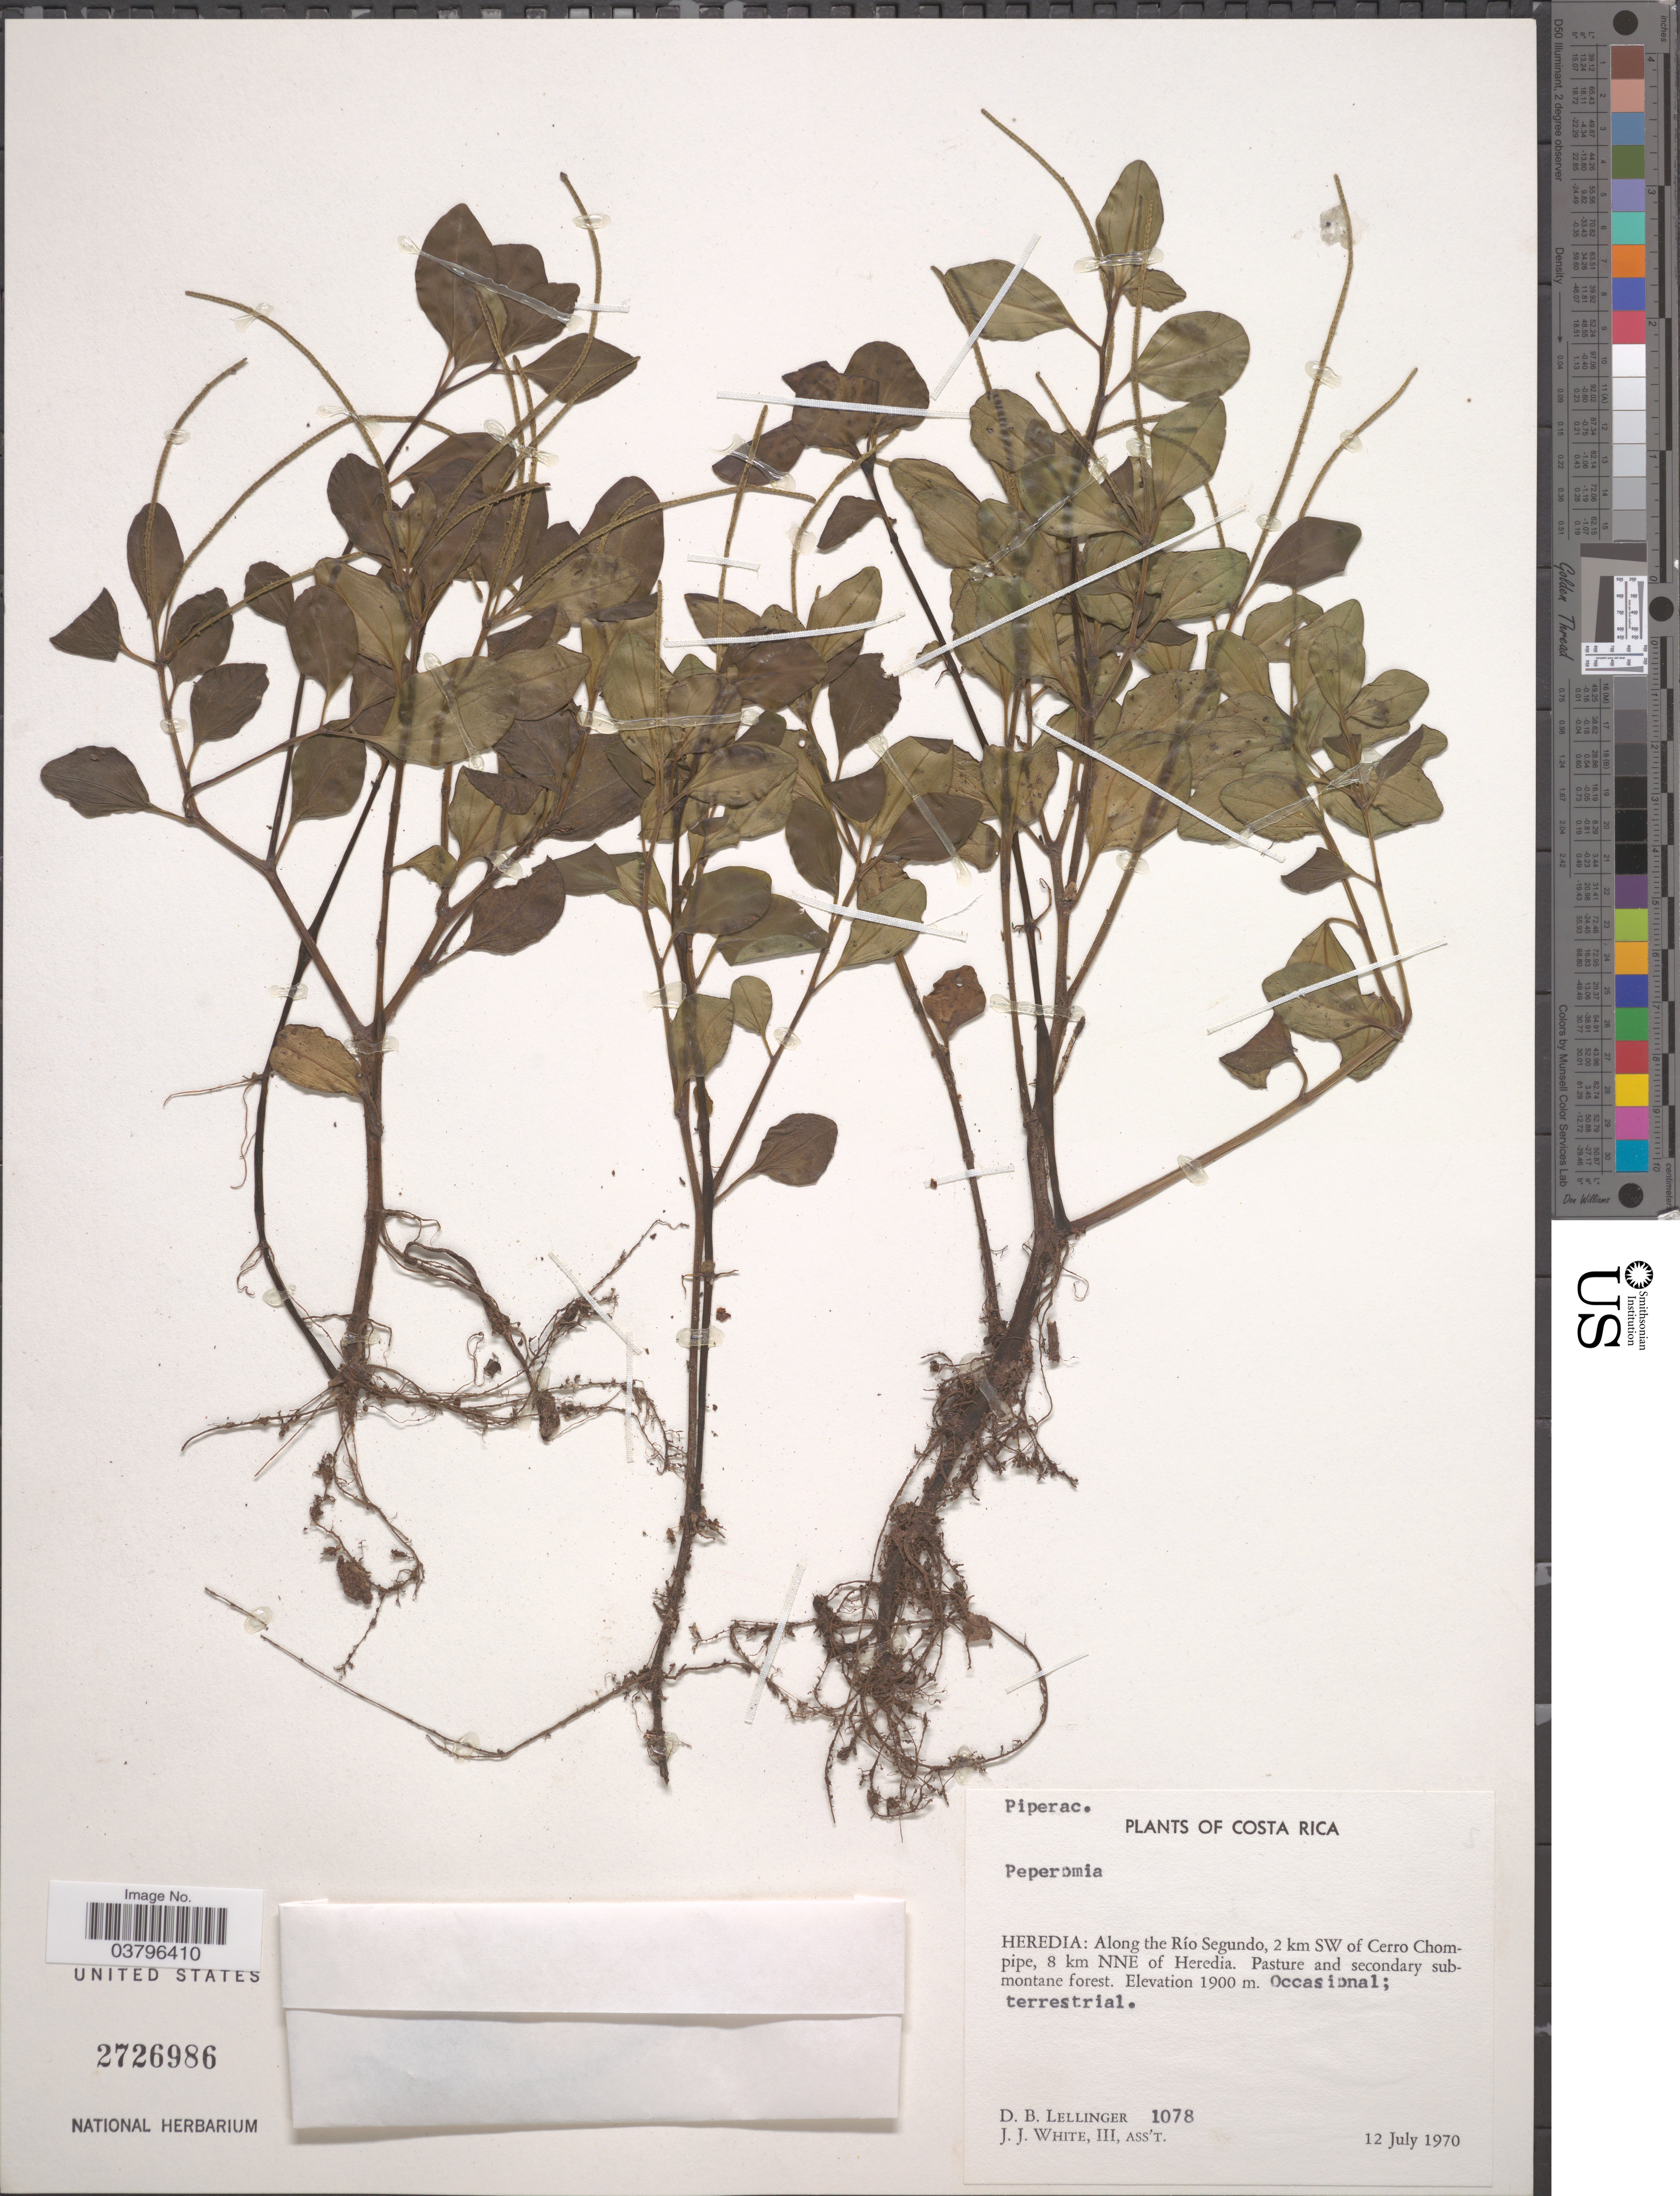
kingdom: Plantae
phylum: Tracheophyta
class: Magnoliopsida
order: Piperales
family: Piperaceae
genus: Peperomia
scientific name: Peperomia hylophila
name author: C. DC. in Pittier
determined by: Jiménez, José Estaban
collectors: D. B. Lellinger & J. J. White III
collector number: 1078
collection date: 1970-07-12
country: Costa Rica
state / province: Heredia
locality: Along the Río Segundo, 2 km SW of Cerro Chompipe, 8 km NNE of Heredia.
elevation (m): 1900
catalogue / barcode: US 2726986